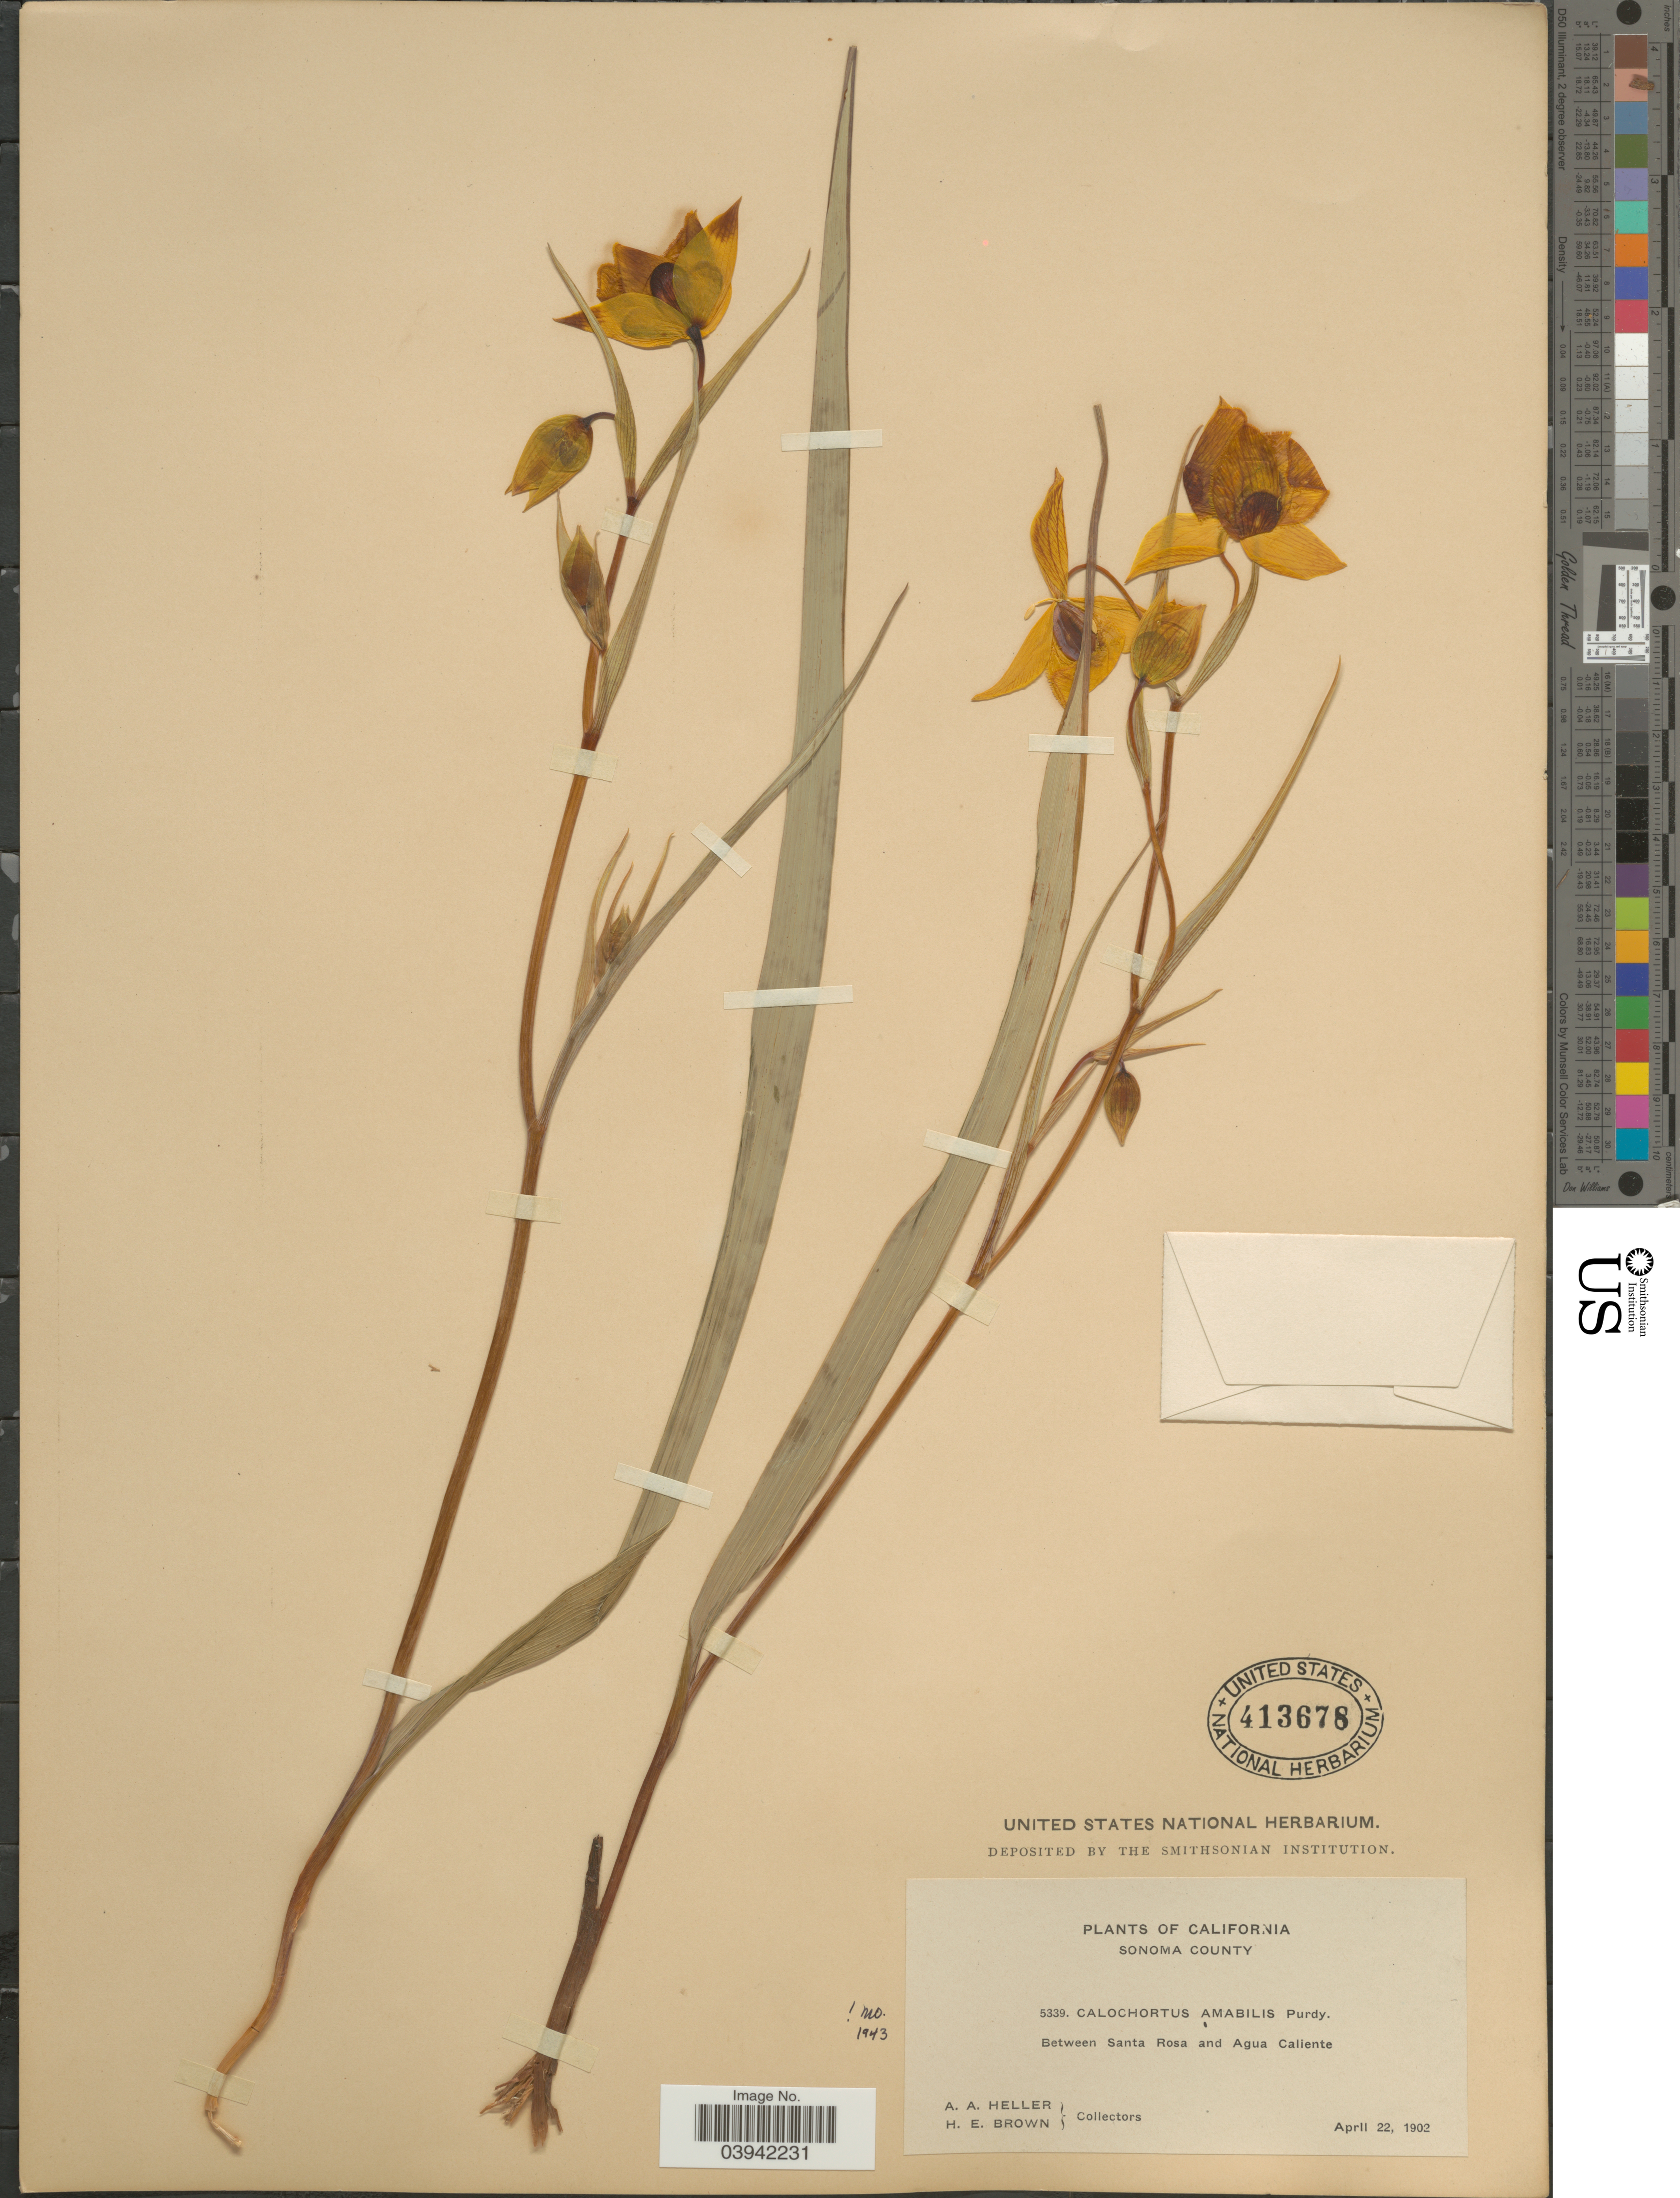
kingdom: Plantae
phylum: Tracheophyta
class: Liliopsida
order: Liliales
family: Liliaceae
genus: Calochortus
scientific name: Calochortus amabilis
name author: Purdy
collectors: A. A. Heller & H. E. Brown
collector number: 5339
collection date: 1902-04-22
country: United States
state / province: California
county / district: Sonoma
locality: Sonoma County. Between Santa Rosa and Agua Caliente.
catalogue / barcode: US 413678